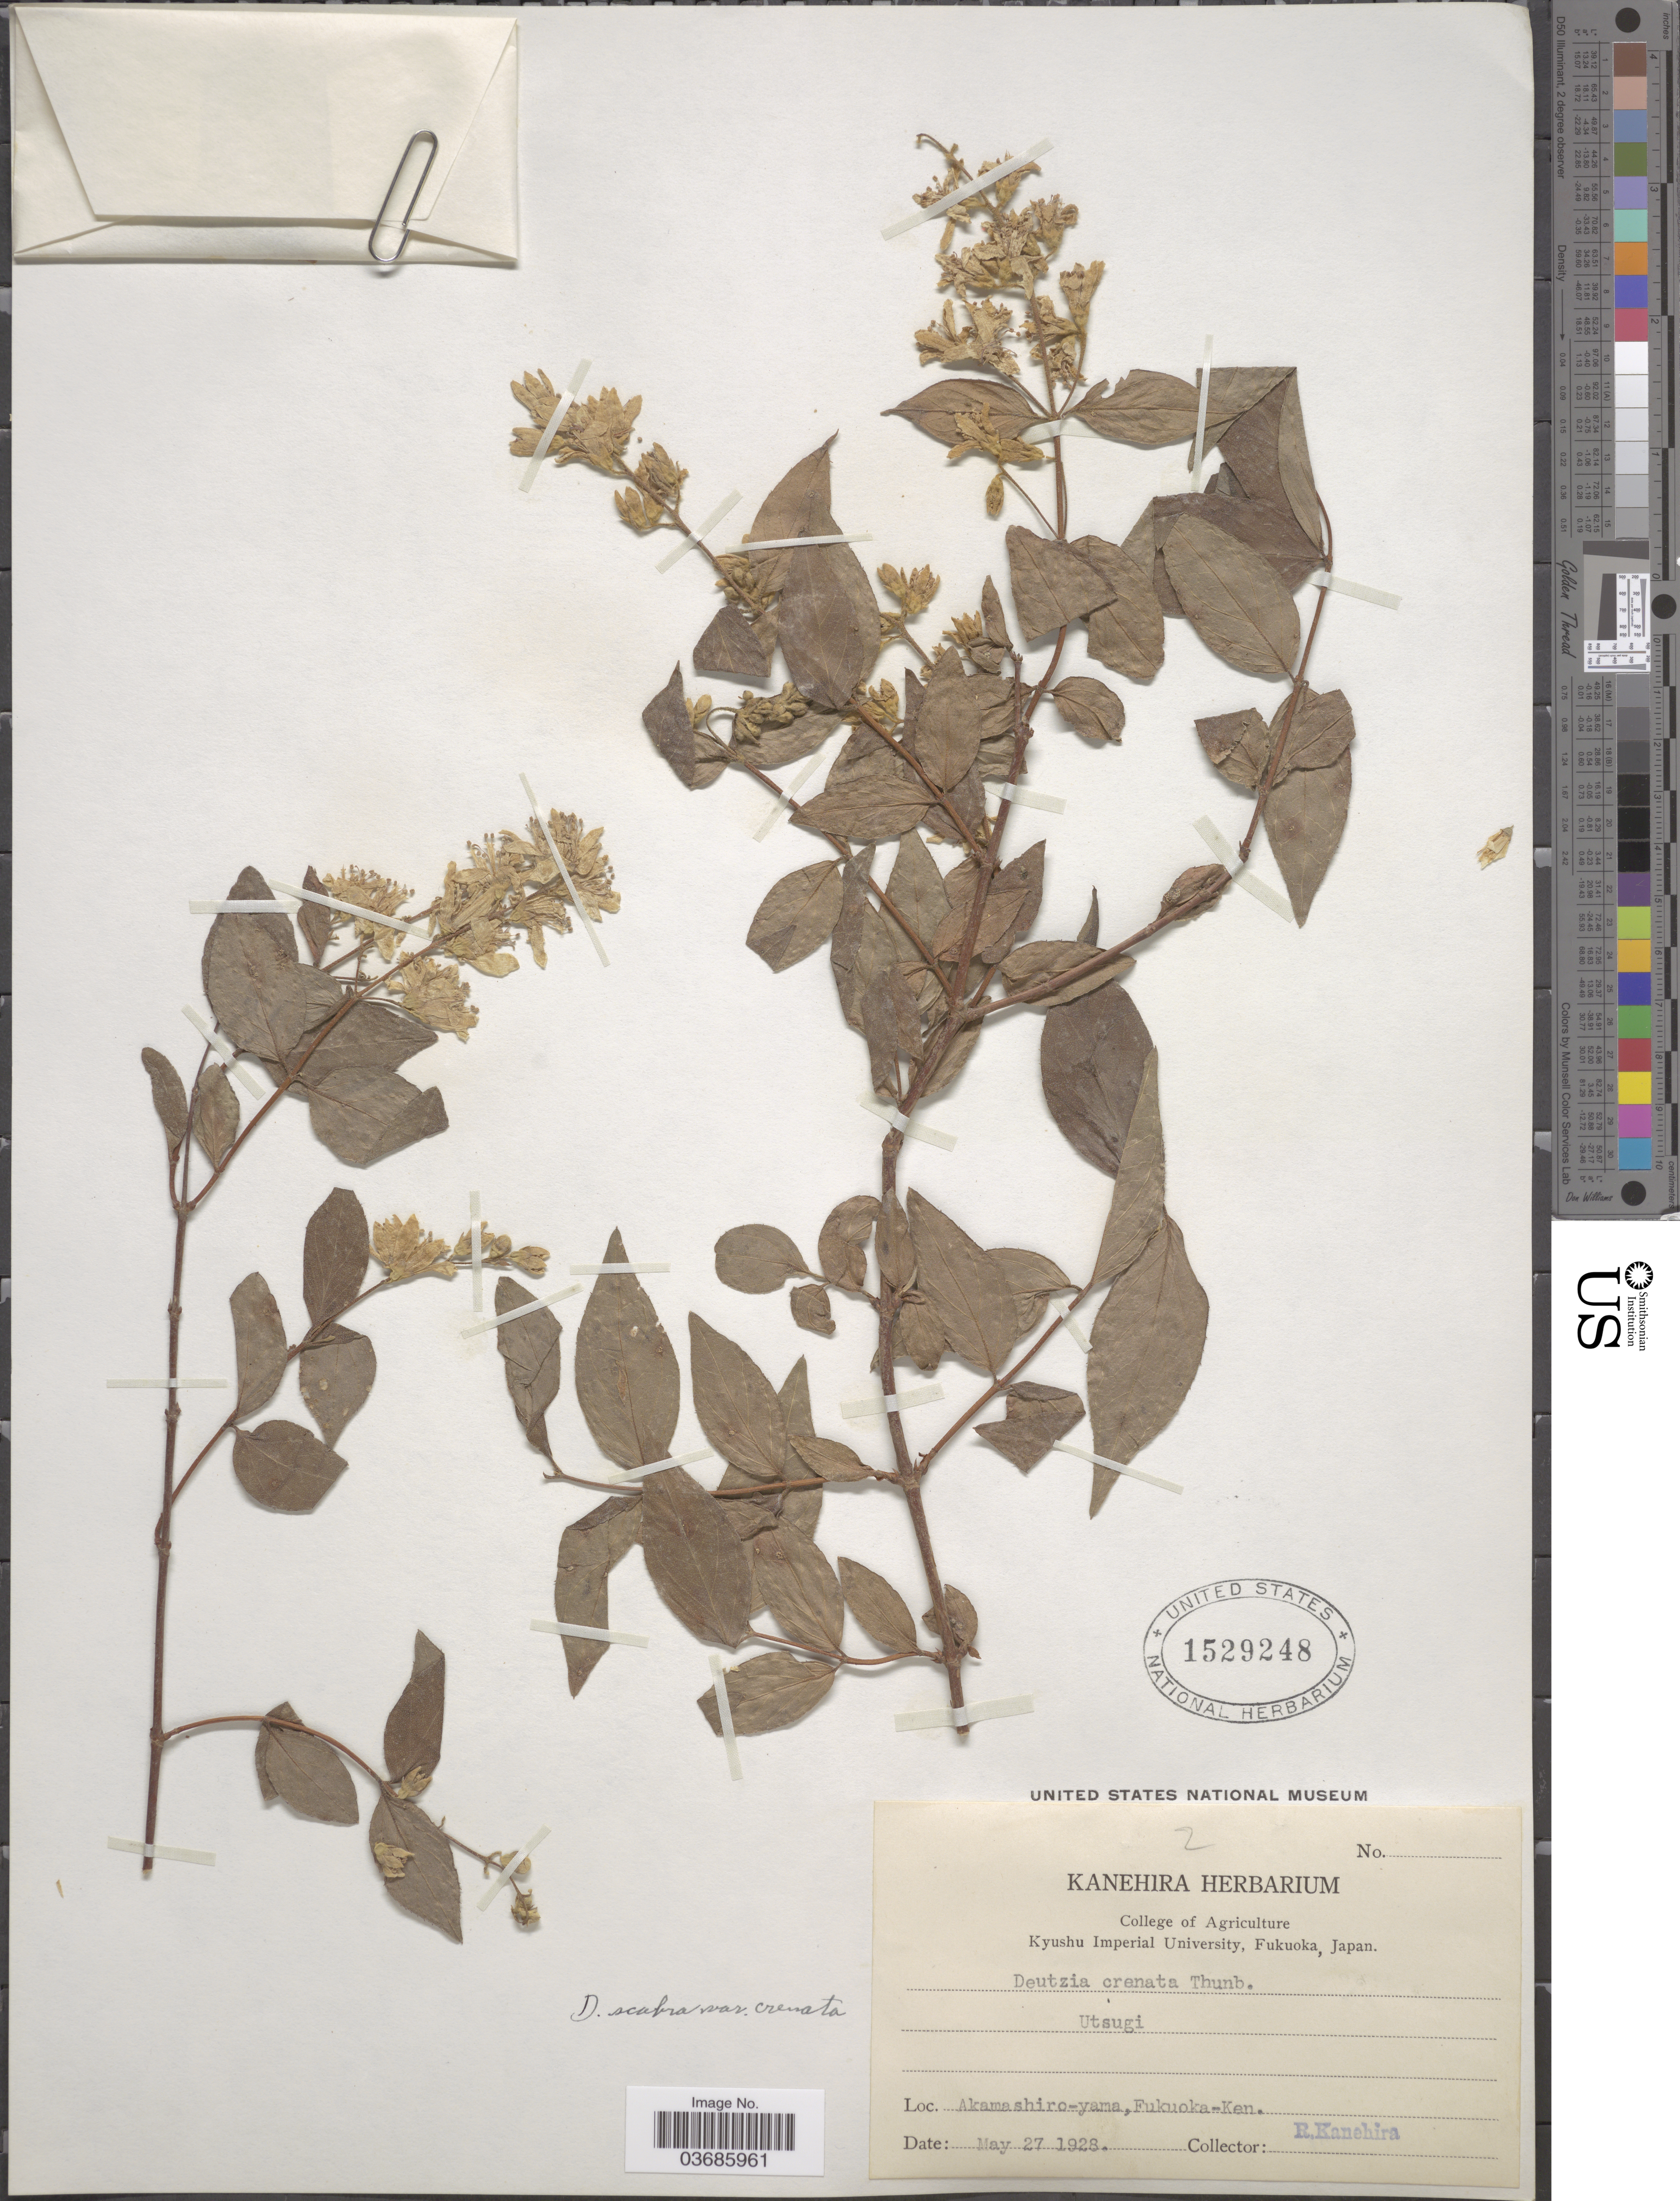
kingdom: Plantae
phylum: Tracheophyta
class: Magnoliopsida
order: Cornales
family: Hydrangeaceae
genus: Deutzia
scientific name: Deutzia scabra var. crenata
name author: Maxim.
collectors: R. Kanehira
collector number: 2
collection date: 1928-05-27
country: Japan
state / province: Hukuoka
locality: Akamashiro-yama, Fukuoka-Ken.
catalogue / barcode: US 1529248